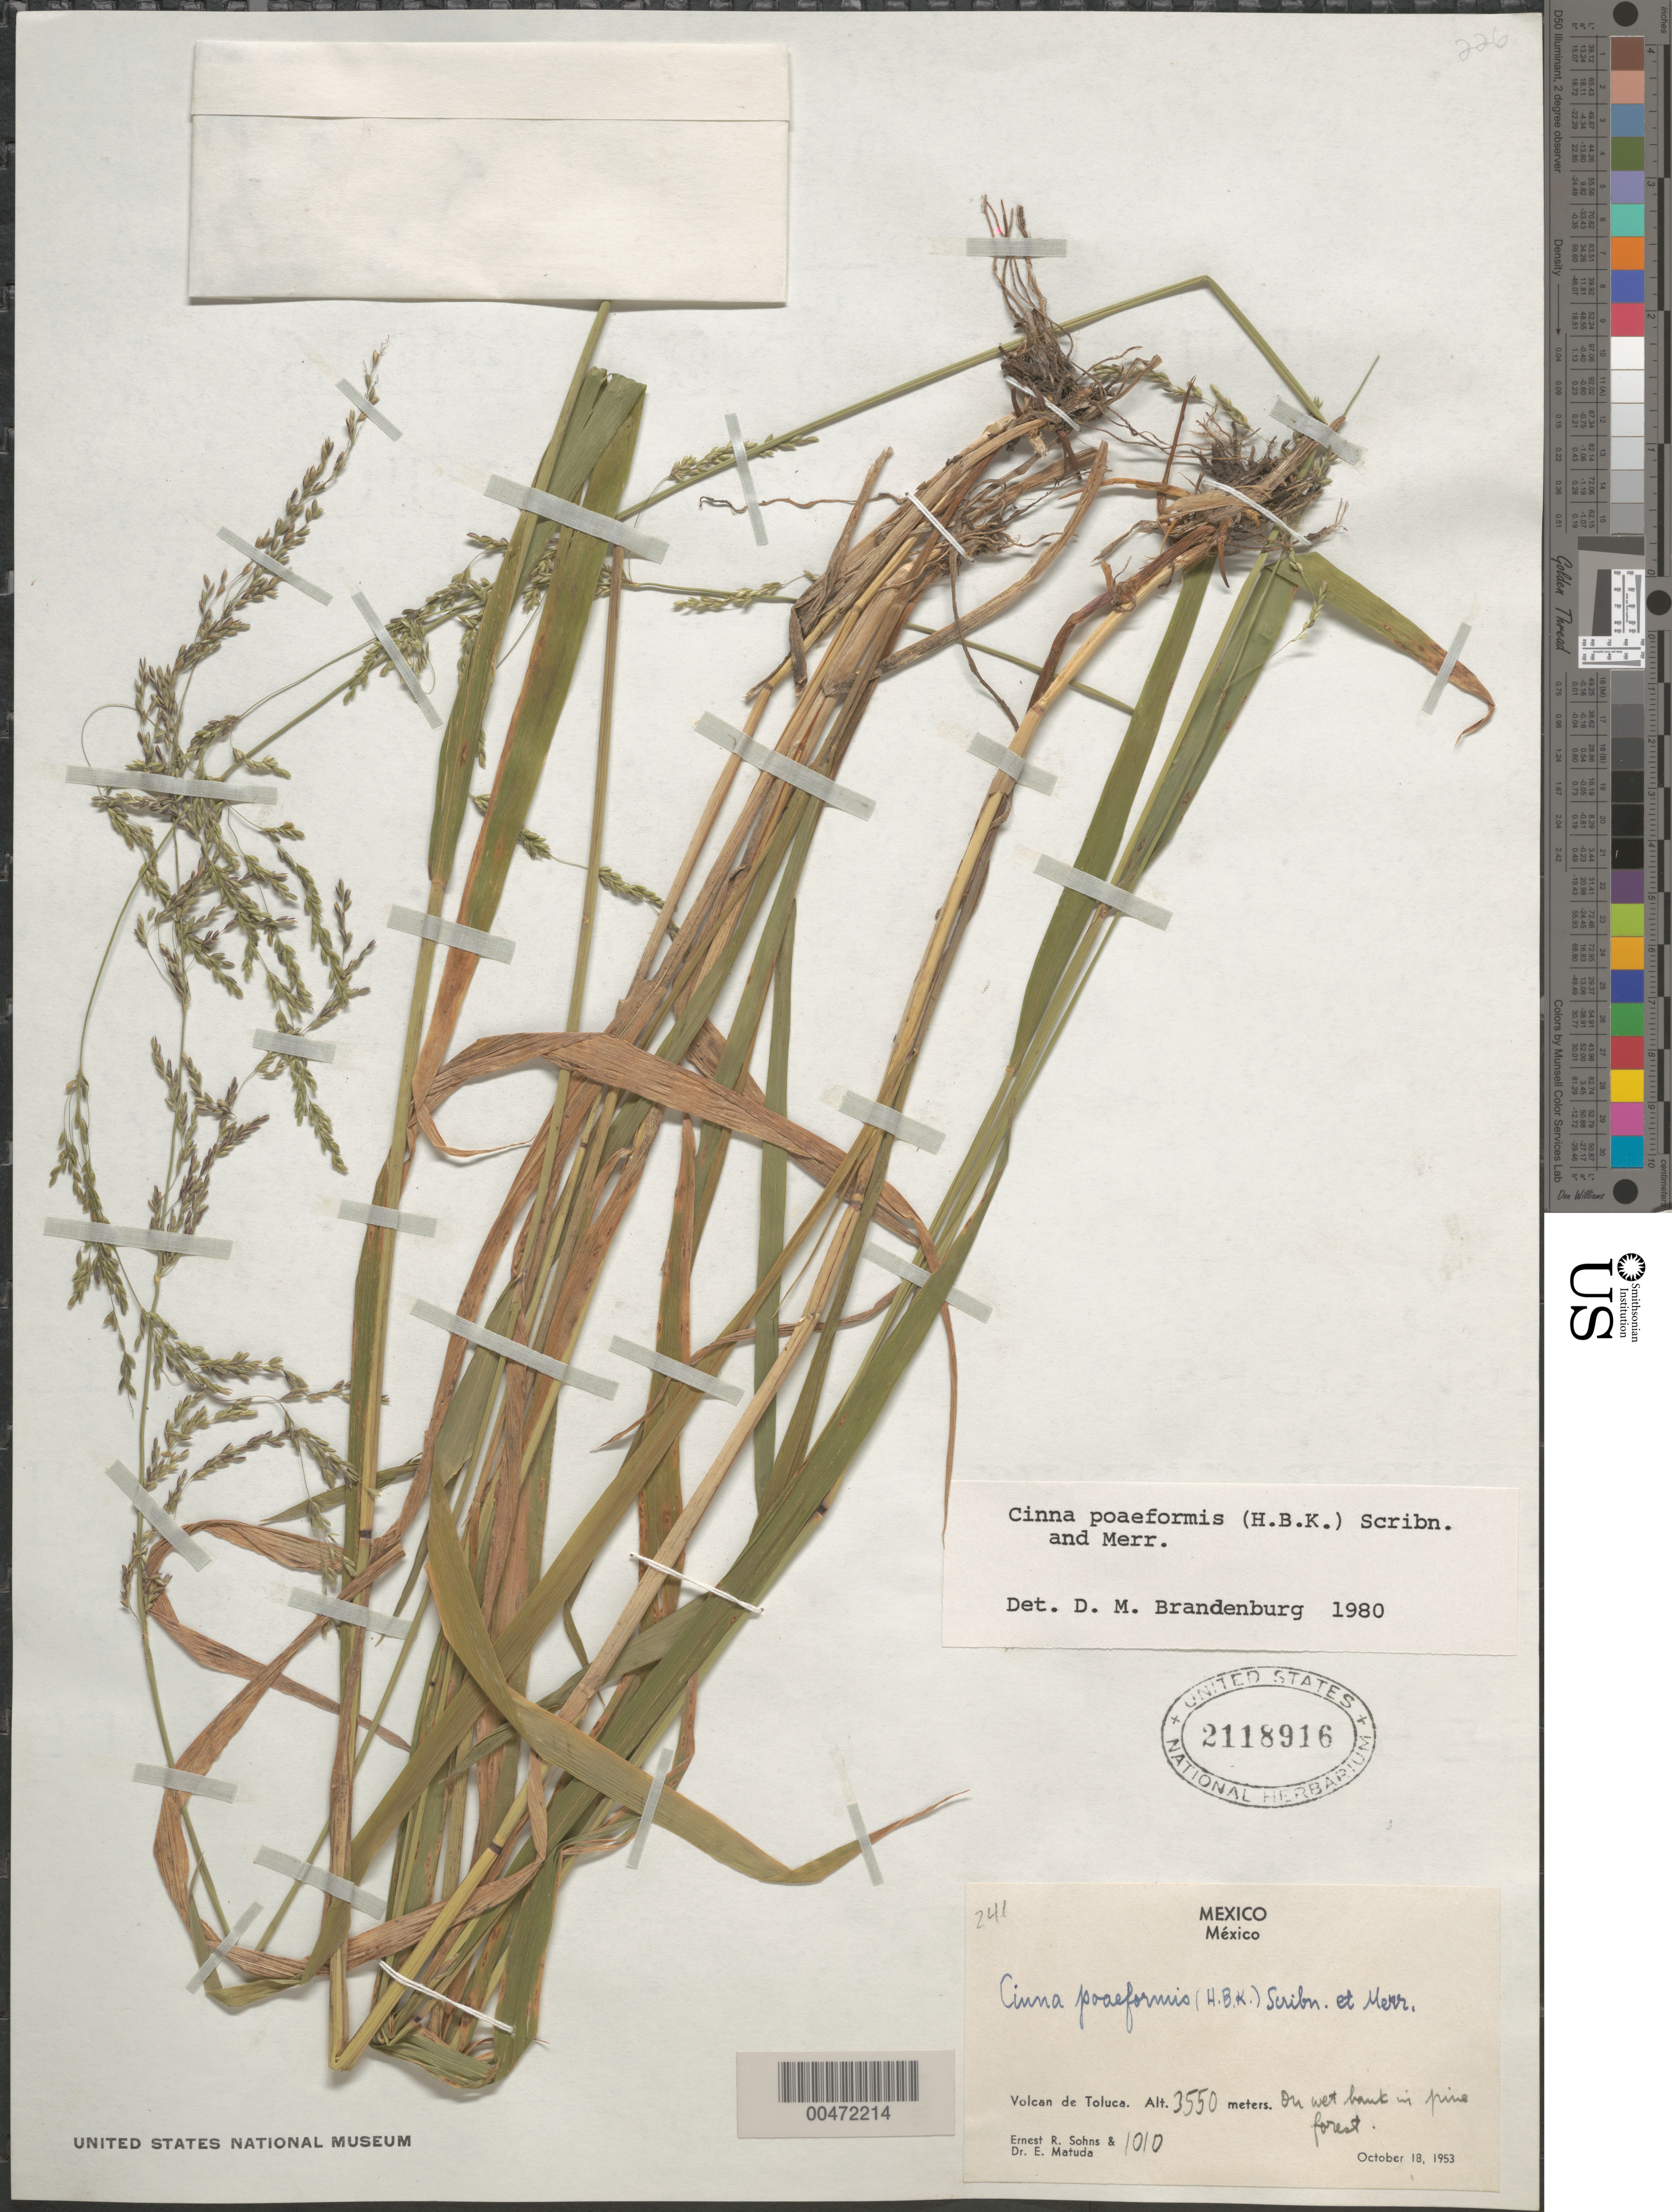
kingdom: Plantae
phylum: Tracheophyta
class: Liliopsida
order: Poales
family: Poaceae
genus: Cinna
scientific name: Cinna poiformis (Kunth) Scribn. & Merr.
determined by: Brandenburg, D. M.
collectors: E. R. Sohns & E. Matuda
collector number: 1010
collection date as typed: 18 Oct 1953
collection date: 1953-10-18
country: Mexico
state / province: México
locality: Volcan de Toluca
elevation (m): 3550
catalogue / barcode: US 2118916